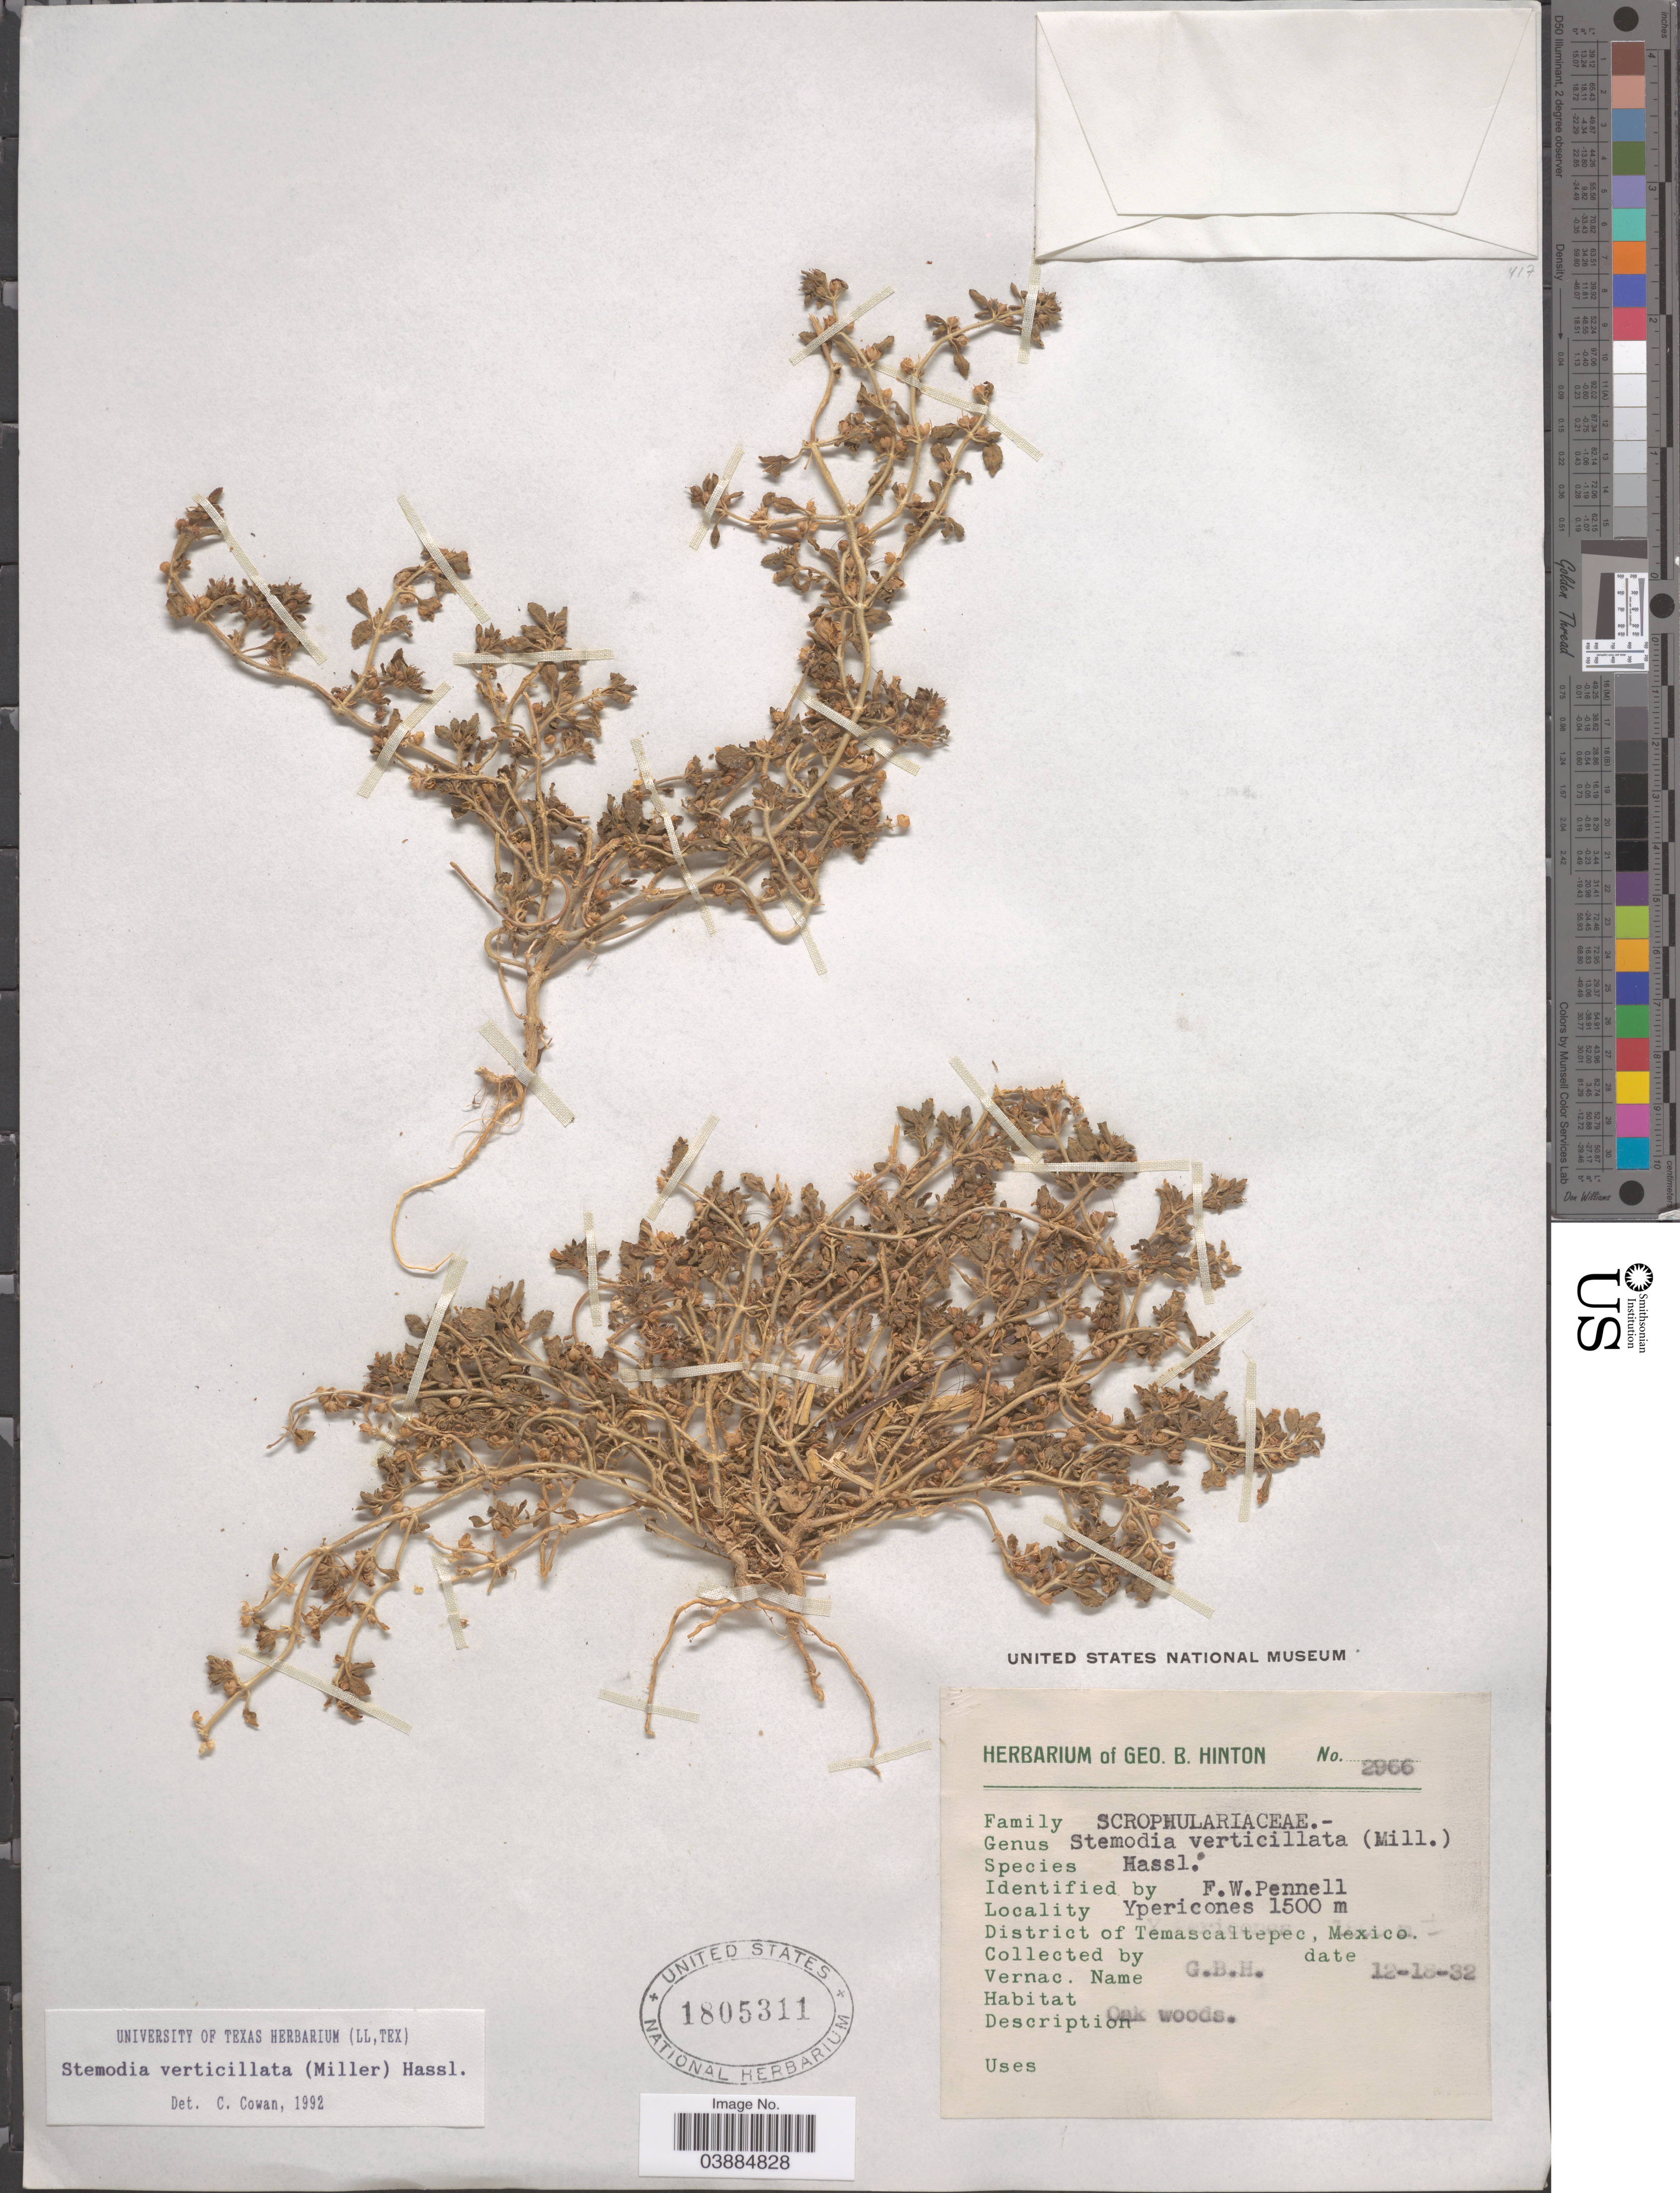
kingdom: Plantae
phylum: Tracheophyta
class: Magnoliopsida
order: Lamiales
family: Plantaginaceae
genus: Stemodia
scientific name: Stemodia verticillata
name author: (Mill.) Hassl.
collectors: G. B. Hinton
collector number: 2966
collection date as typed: Transcribed d/m/y: 18/12/32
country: Mexico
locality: Ypericones. District of Temascaltepec.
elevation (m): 1500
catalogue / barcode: US 1805311